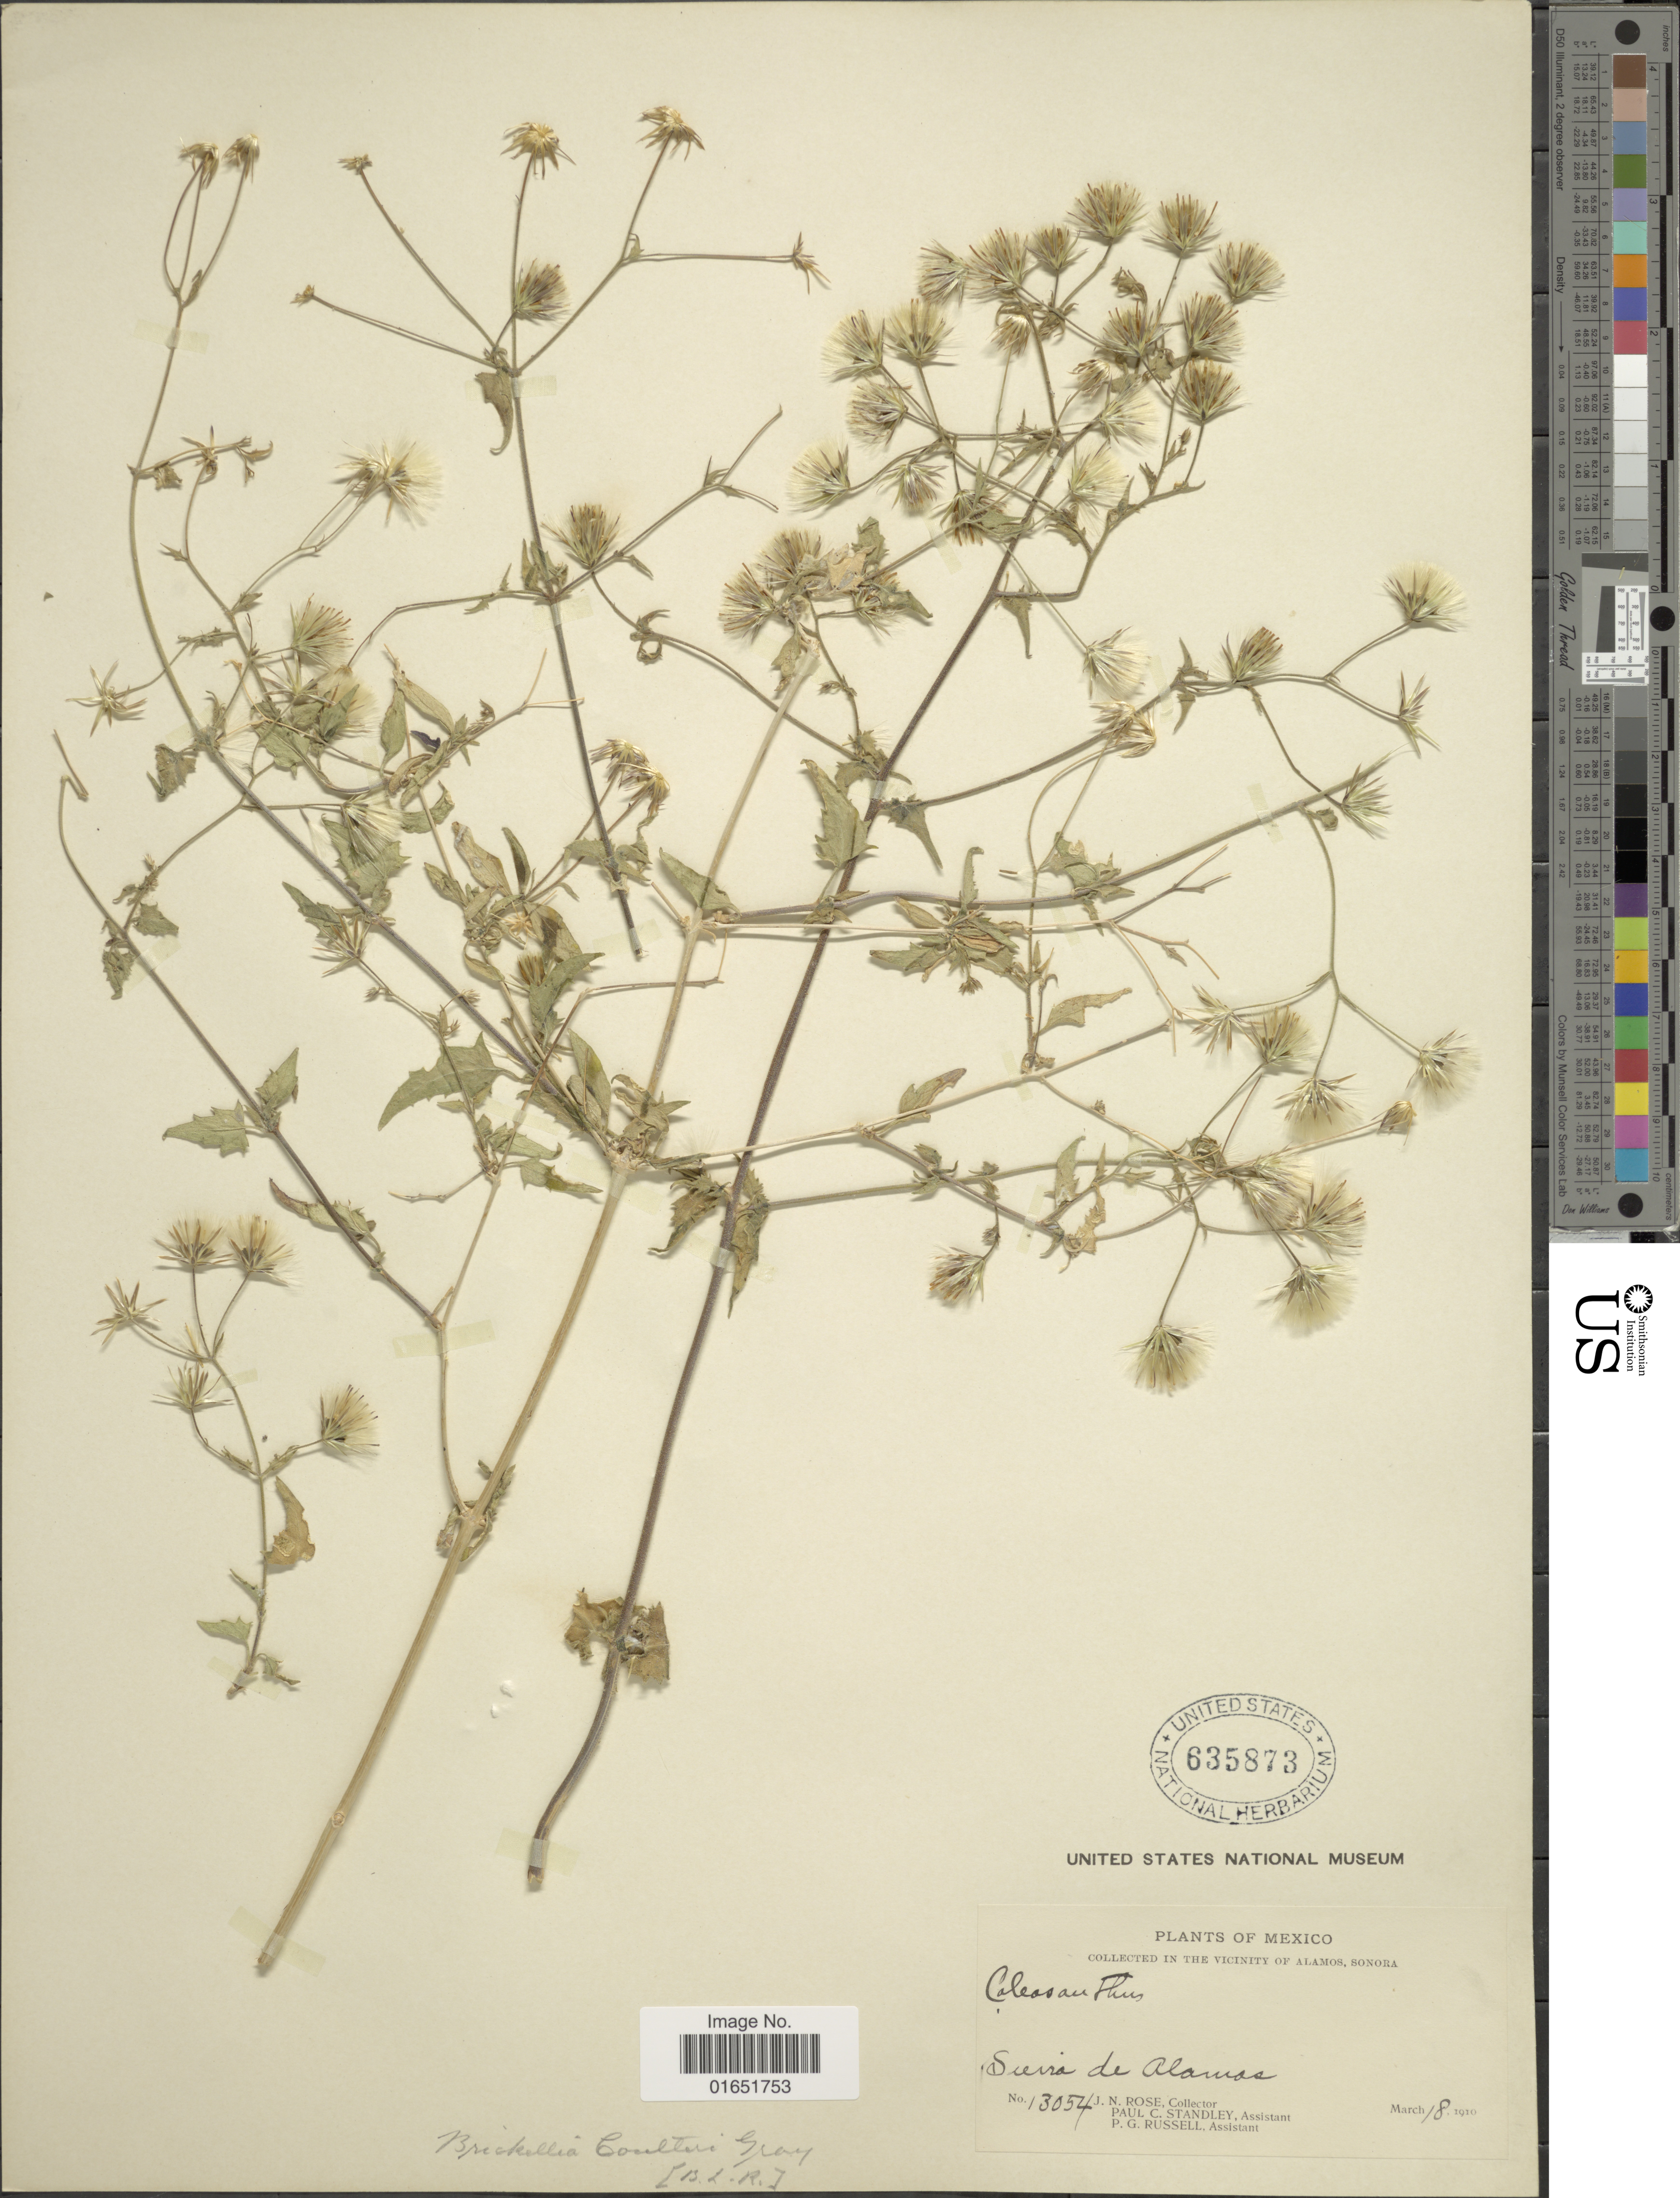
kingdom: Plantae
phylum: Tracheophyta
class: Magnoliopsida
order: Asterales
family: Asteraceae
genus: Brickellia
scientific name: Brickellia coulteri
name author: A. Gray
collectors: J. N. Rose, P. C. Standley & P. G. Russell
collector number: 13054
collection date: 1910-03-18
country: Mexico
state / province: Sonora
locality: In the vicinity of Alamos, Sierra de Alamos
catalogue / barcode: US 635873